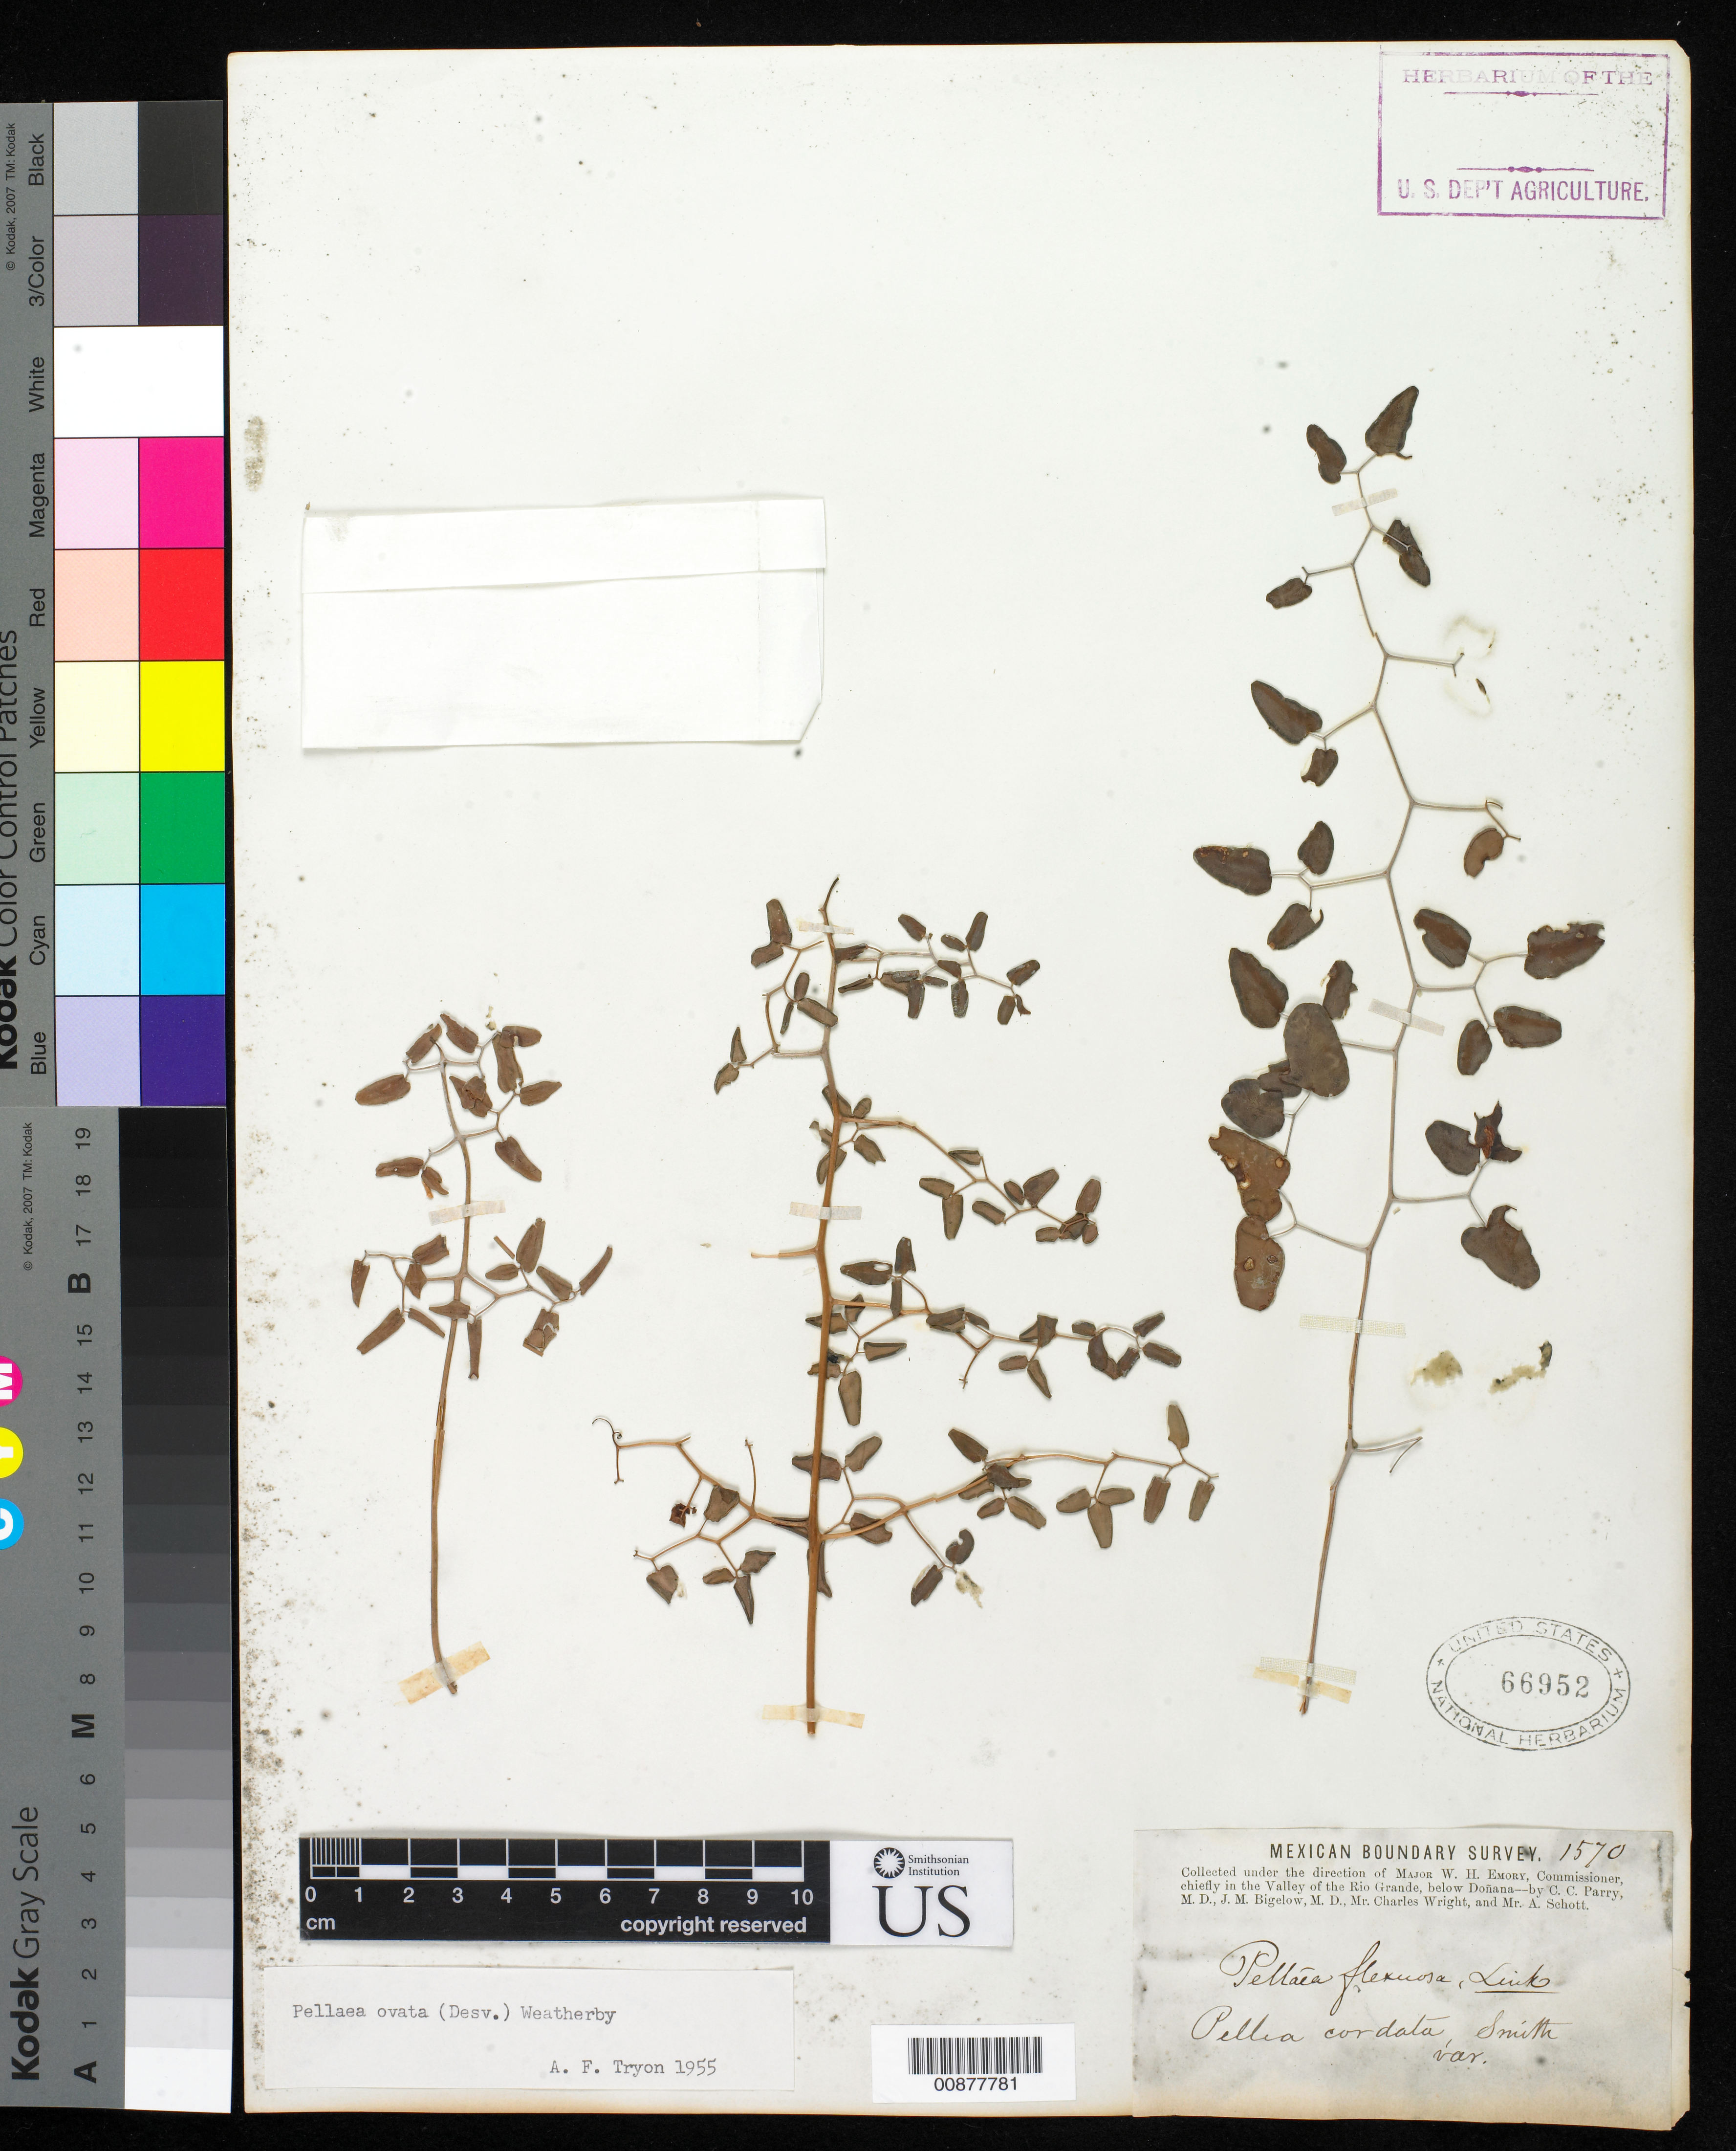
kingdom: Plantae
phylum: Tracheophyta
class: Polypodiopsida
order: Polypodiales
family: Pteridaceae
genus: Pellaea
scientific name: Pellaea ovata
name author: (Desv.) Weath.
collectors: C. C. Parry, J. M. Bigelow, C. Wright & A. C. V. Schott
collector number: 1570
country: United States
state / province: New Mexico / Texas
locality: Valley of the Rio Grande, below Doñana.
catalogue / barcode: US 66952